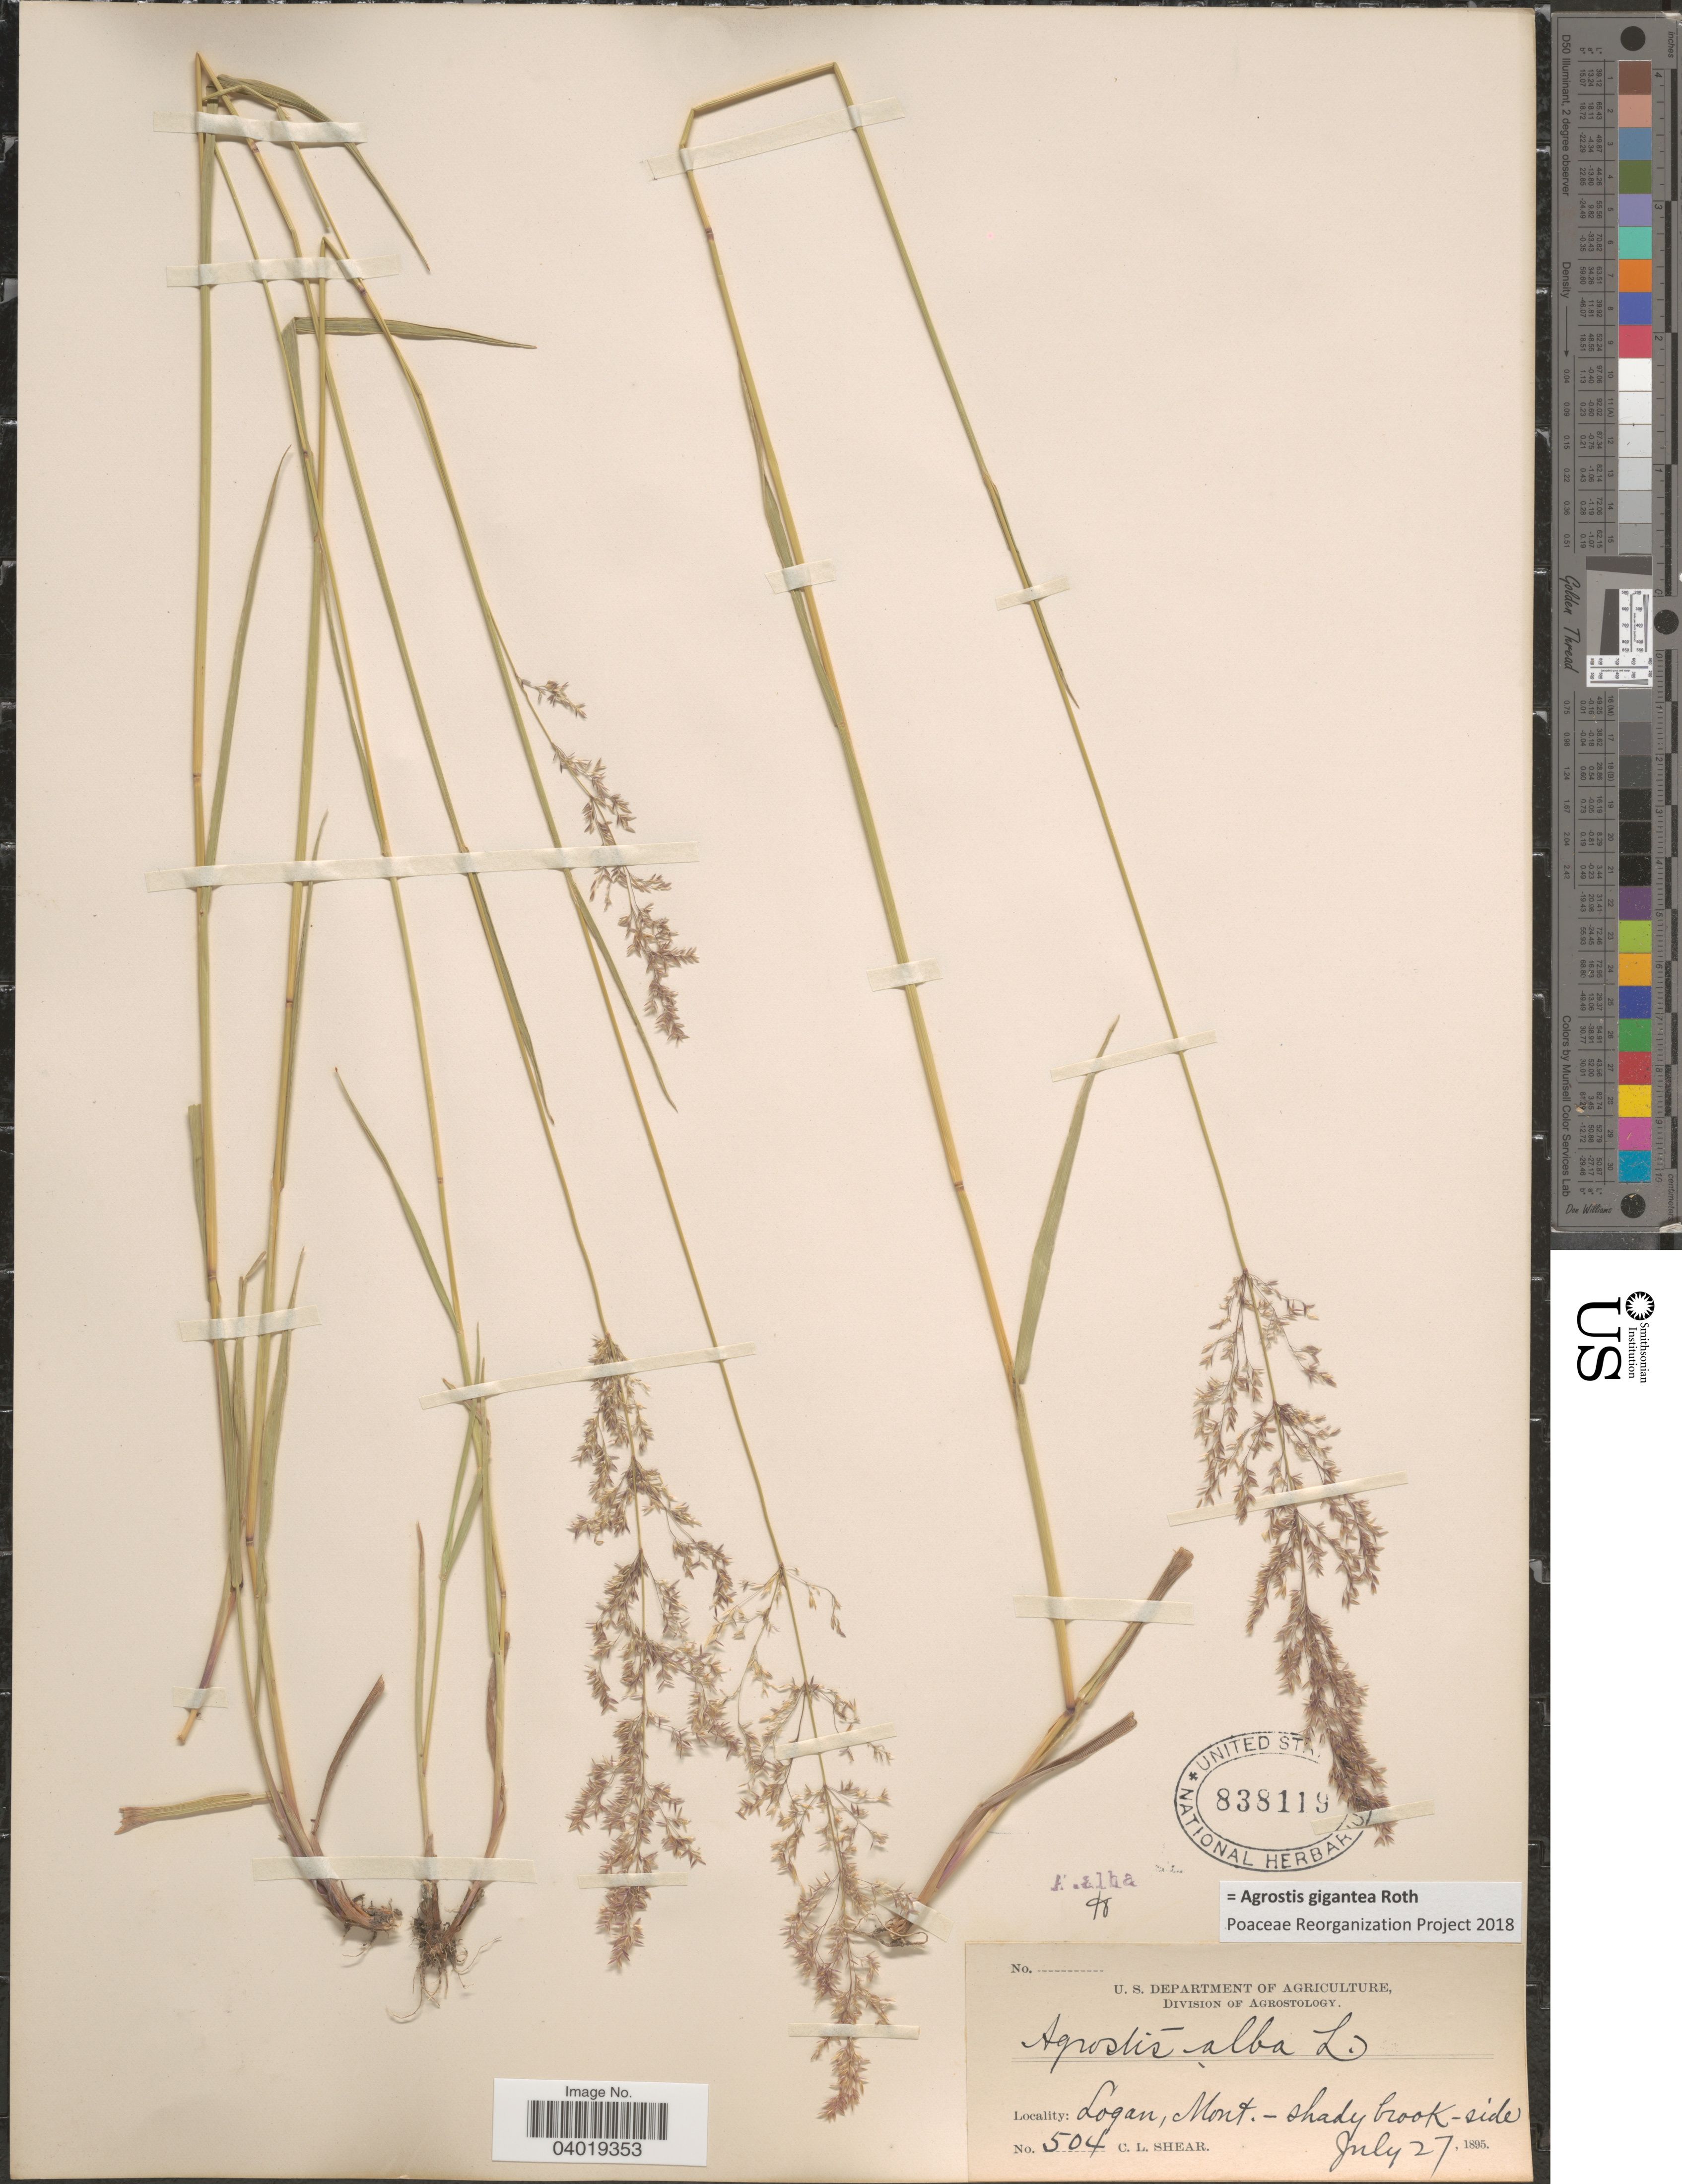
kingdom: Plantae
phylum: Tracheophyta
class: Liliopsida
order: Poales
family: Poaceae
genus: Agrostis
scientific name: Agrostis gigantea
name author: Roth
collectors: C. L. Shear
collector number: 504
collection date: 1895-07-27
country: United States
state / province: Montana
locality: Logan.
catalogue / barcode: US 838119